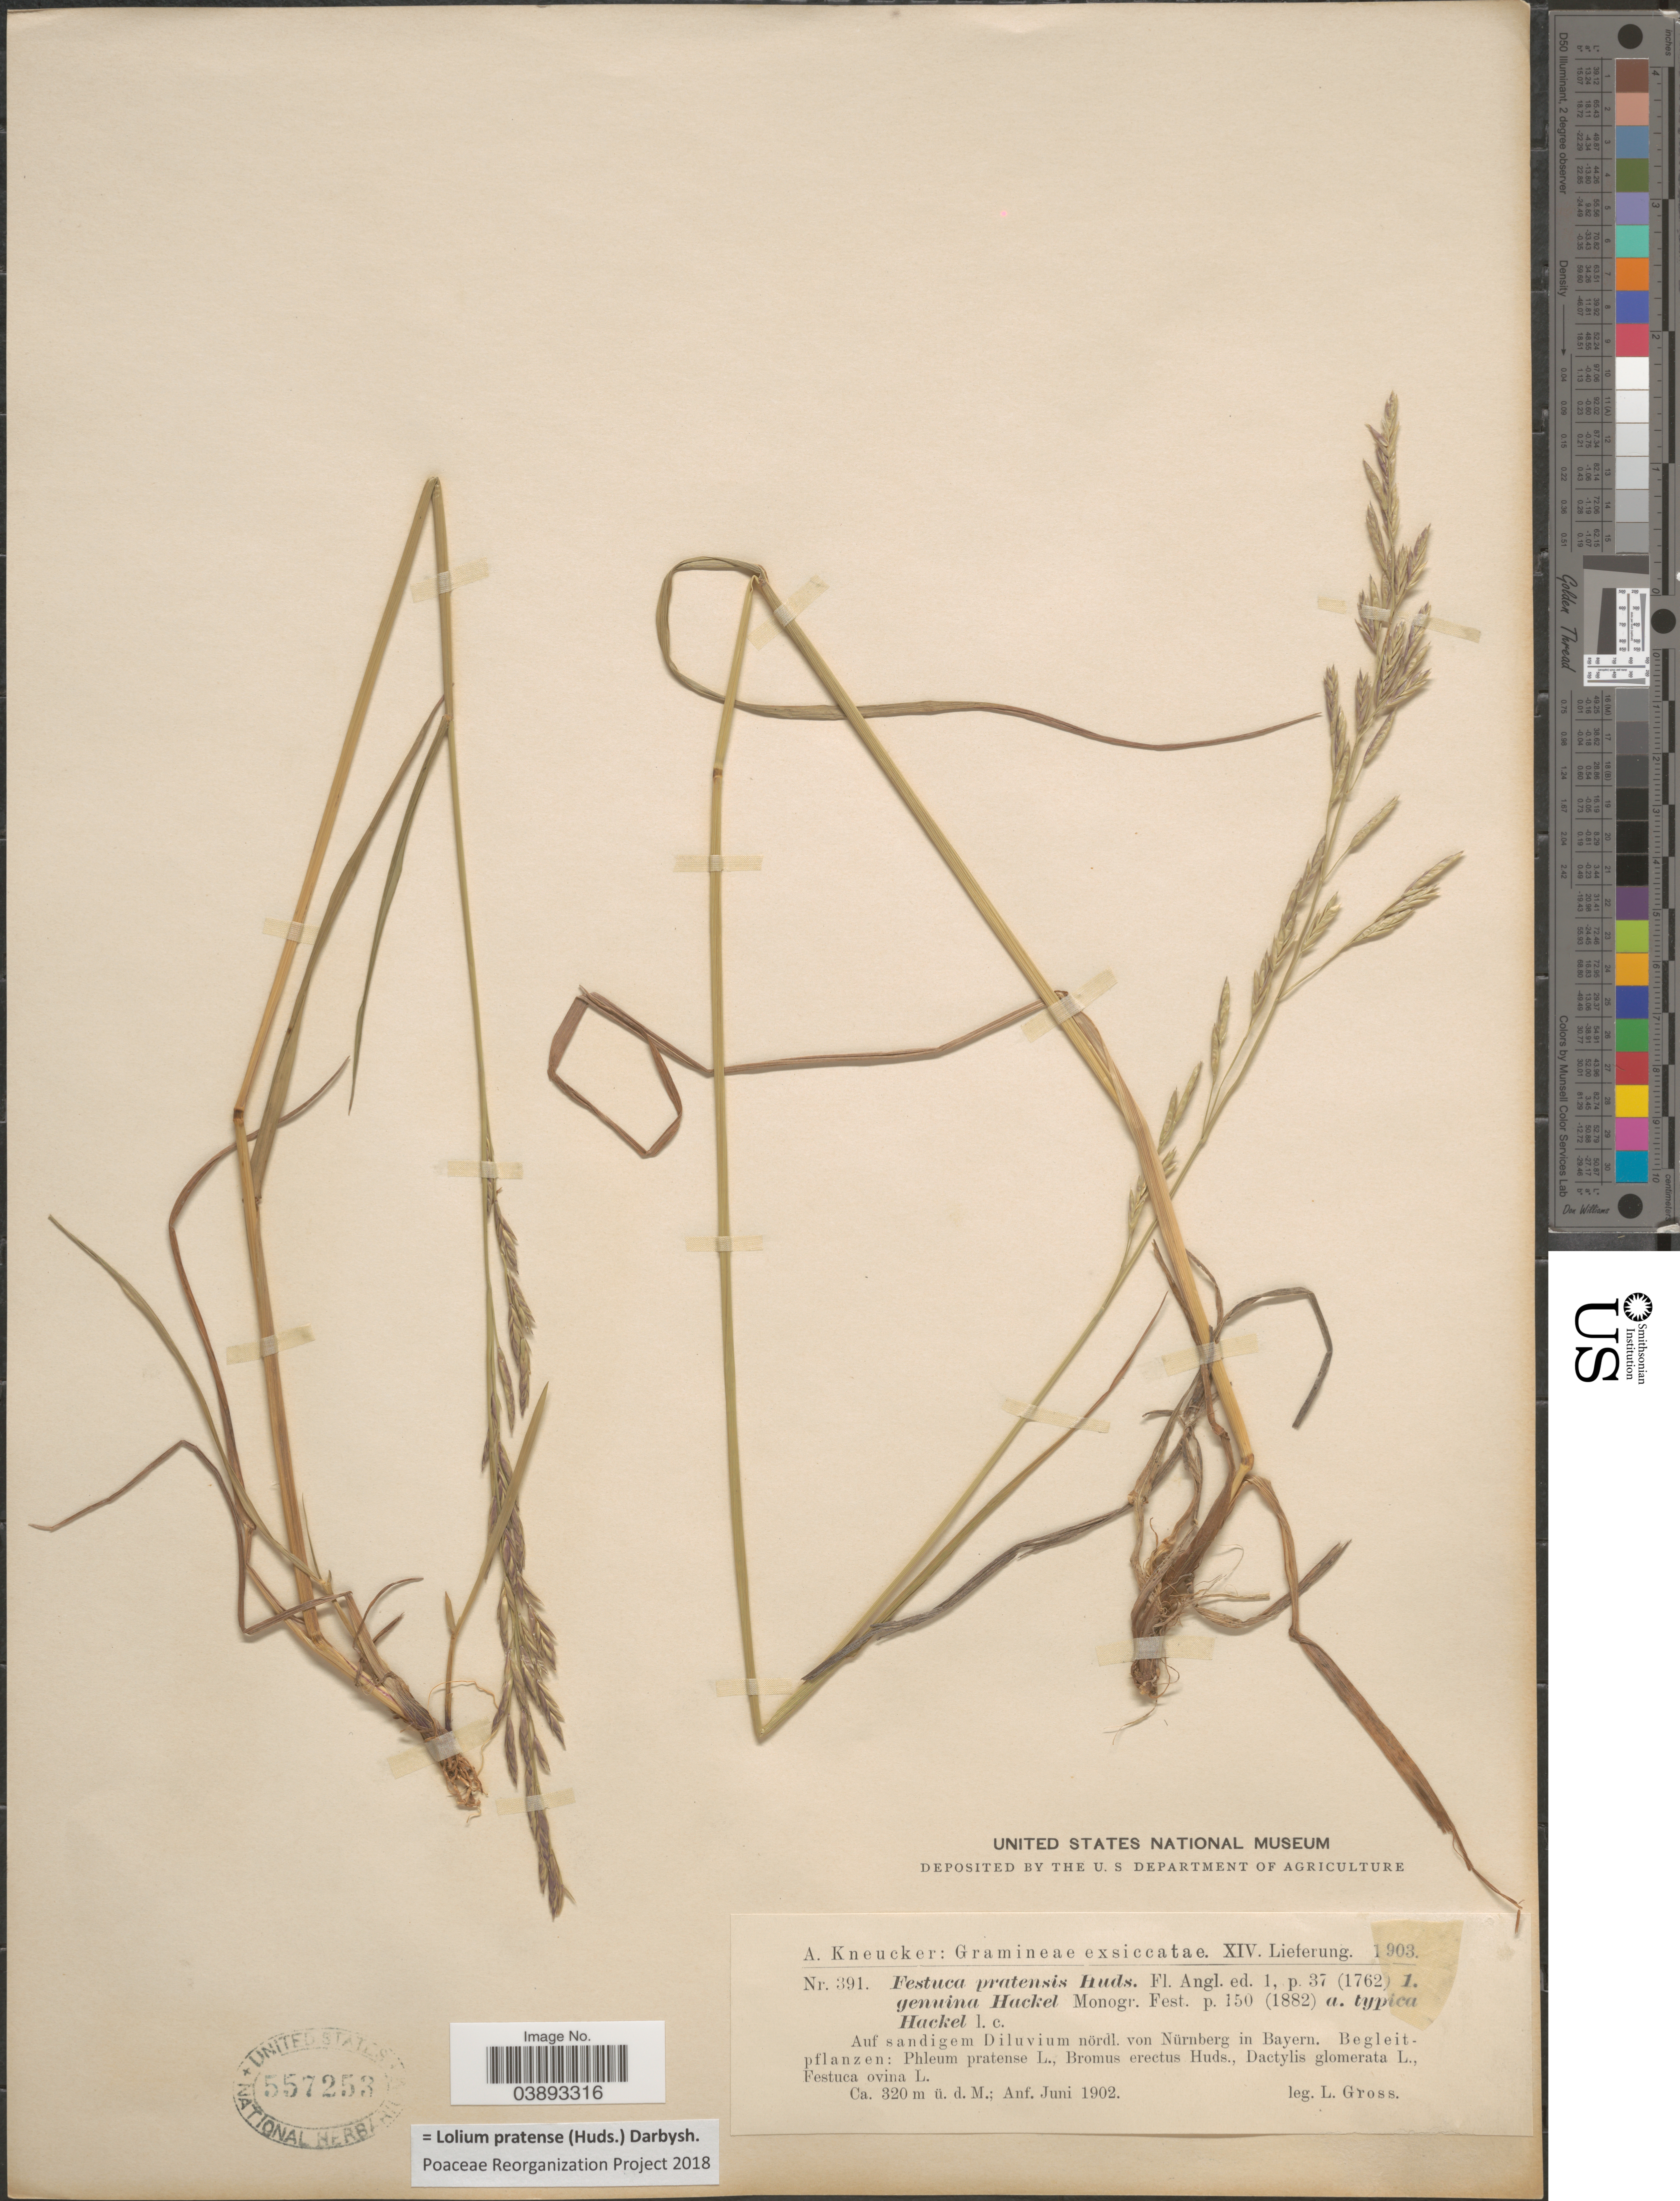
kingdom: Plantae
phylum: Tracheophyta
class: Liliopsida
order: Poales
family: Poaceae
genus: Lolium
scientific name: Lolium pratense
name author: (Huds.) Darbysh.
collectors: L. Gross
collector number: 391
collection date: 1902-05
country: Germany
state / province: Bayern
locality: Auf sandigem Diluvium nördl. von Nürnberg in Bayern.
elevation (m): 320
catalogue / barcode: US 557253